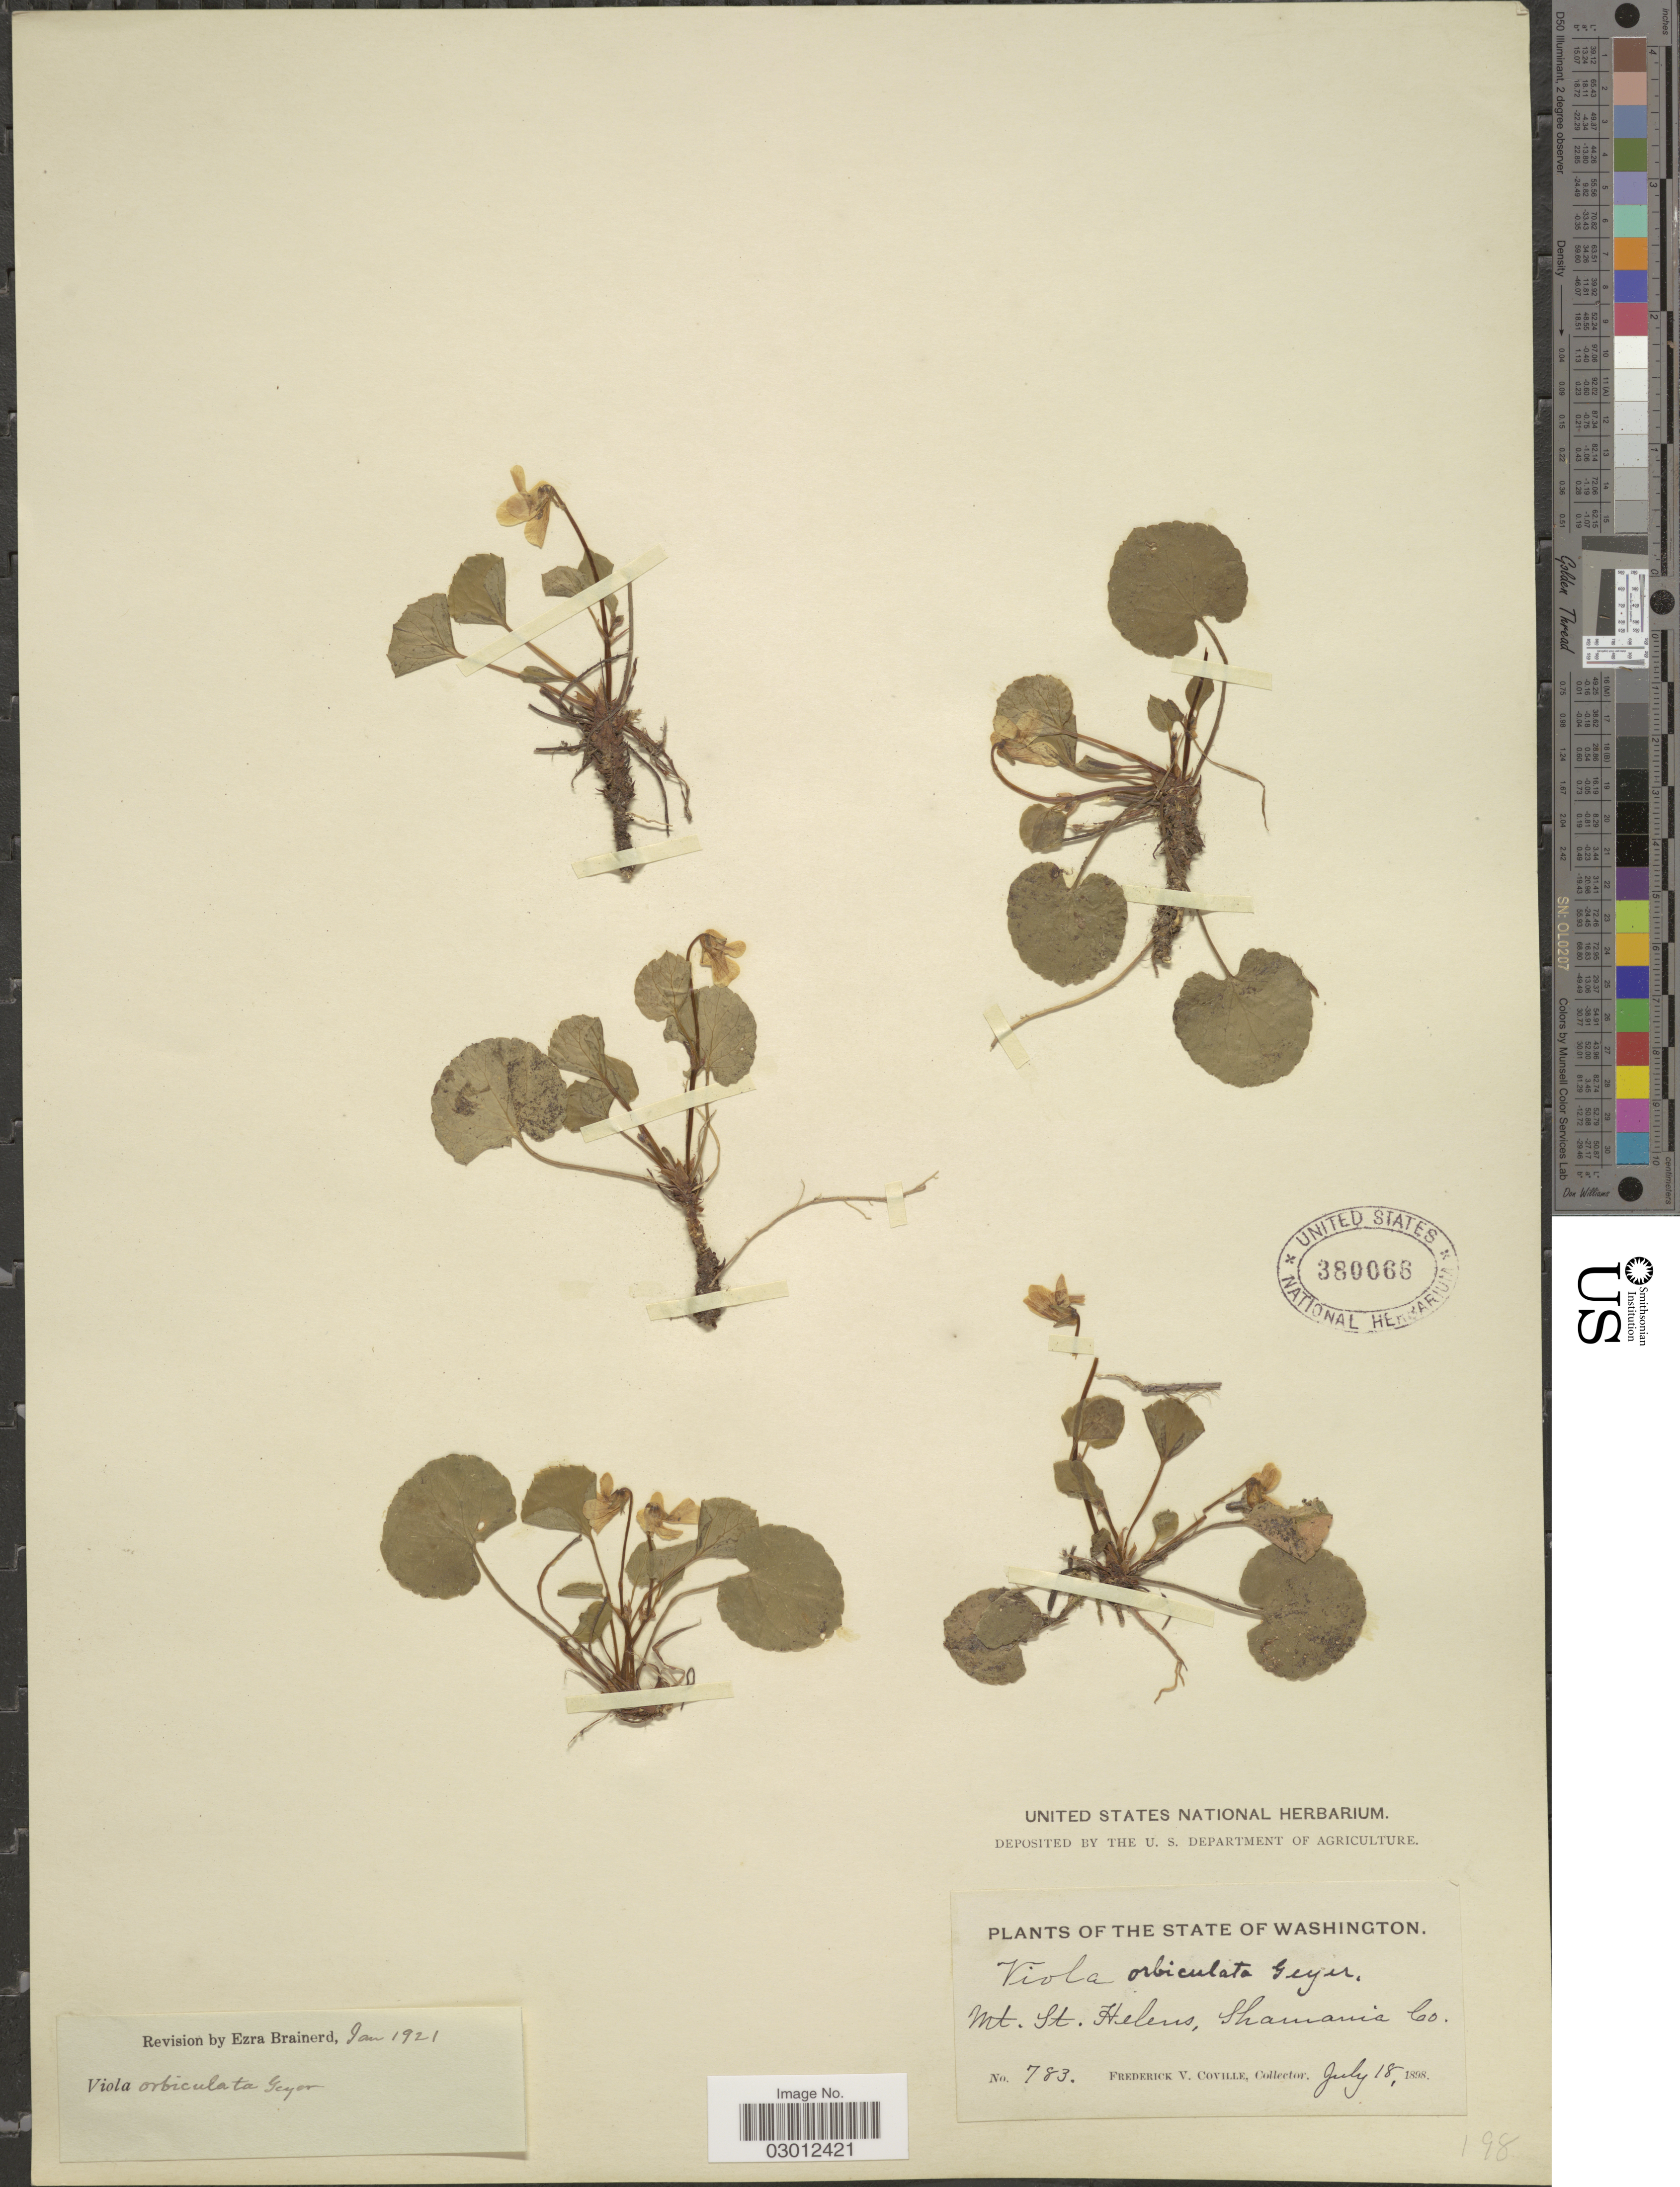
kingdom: Plantae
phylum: Tracheophyta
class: Magnoliopsida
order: Malpighiales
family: Violaceae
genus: Viola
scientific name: Viola orbiculata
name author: Geyer ex Hook.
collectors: F. V. Coville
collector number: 783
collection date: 1898-07-18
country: United States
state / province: Washington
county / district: Skamania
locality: Mt. St. Helens, Skamamia Co.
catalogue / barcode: US 380066